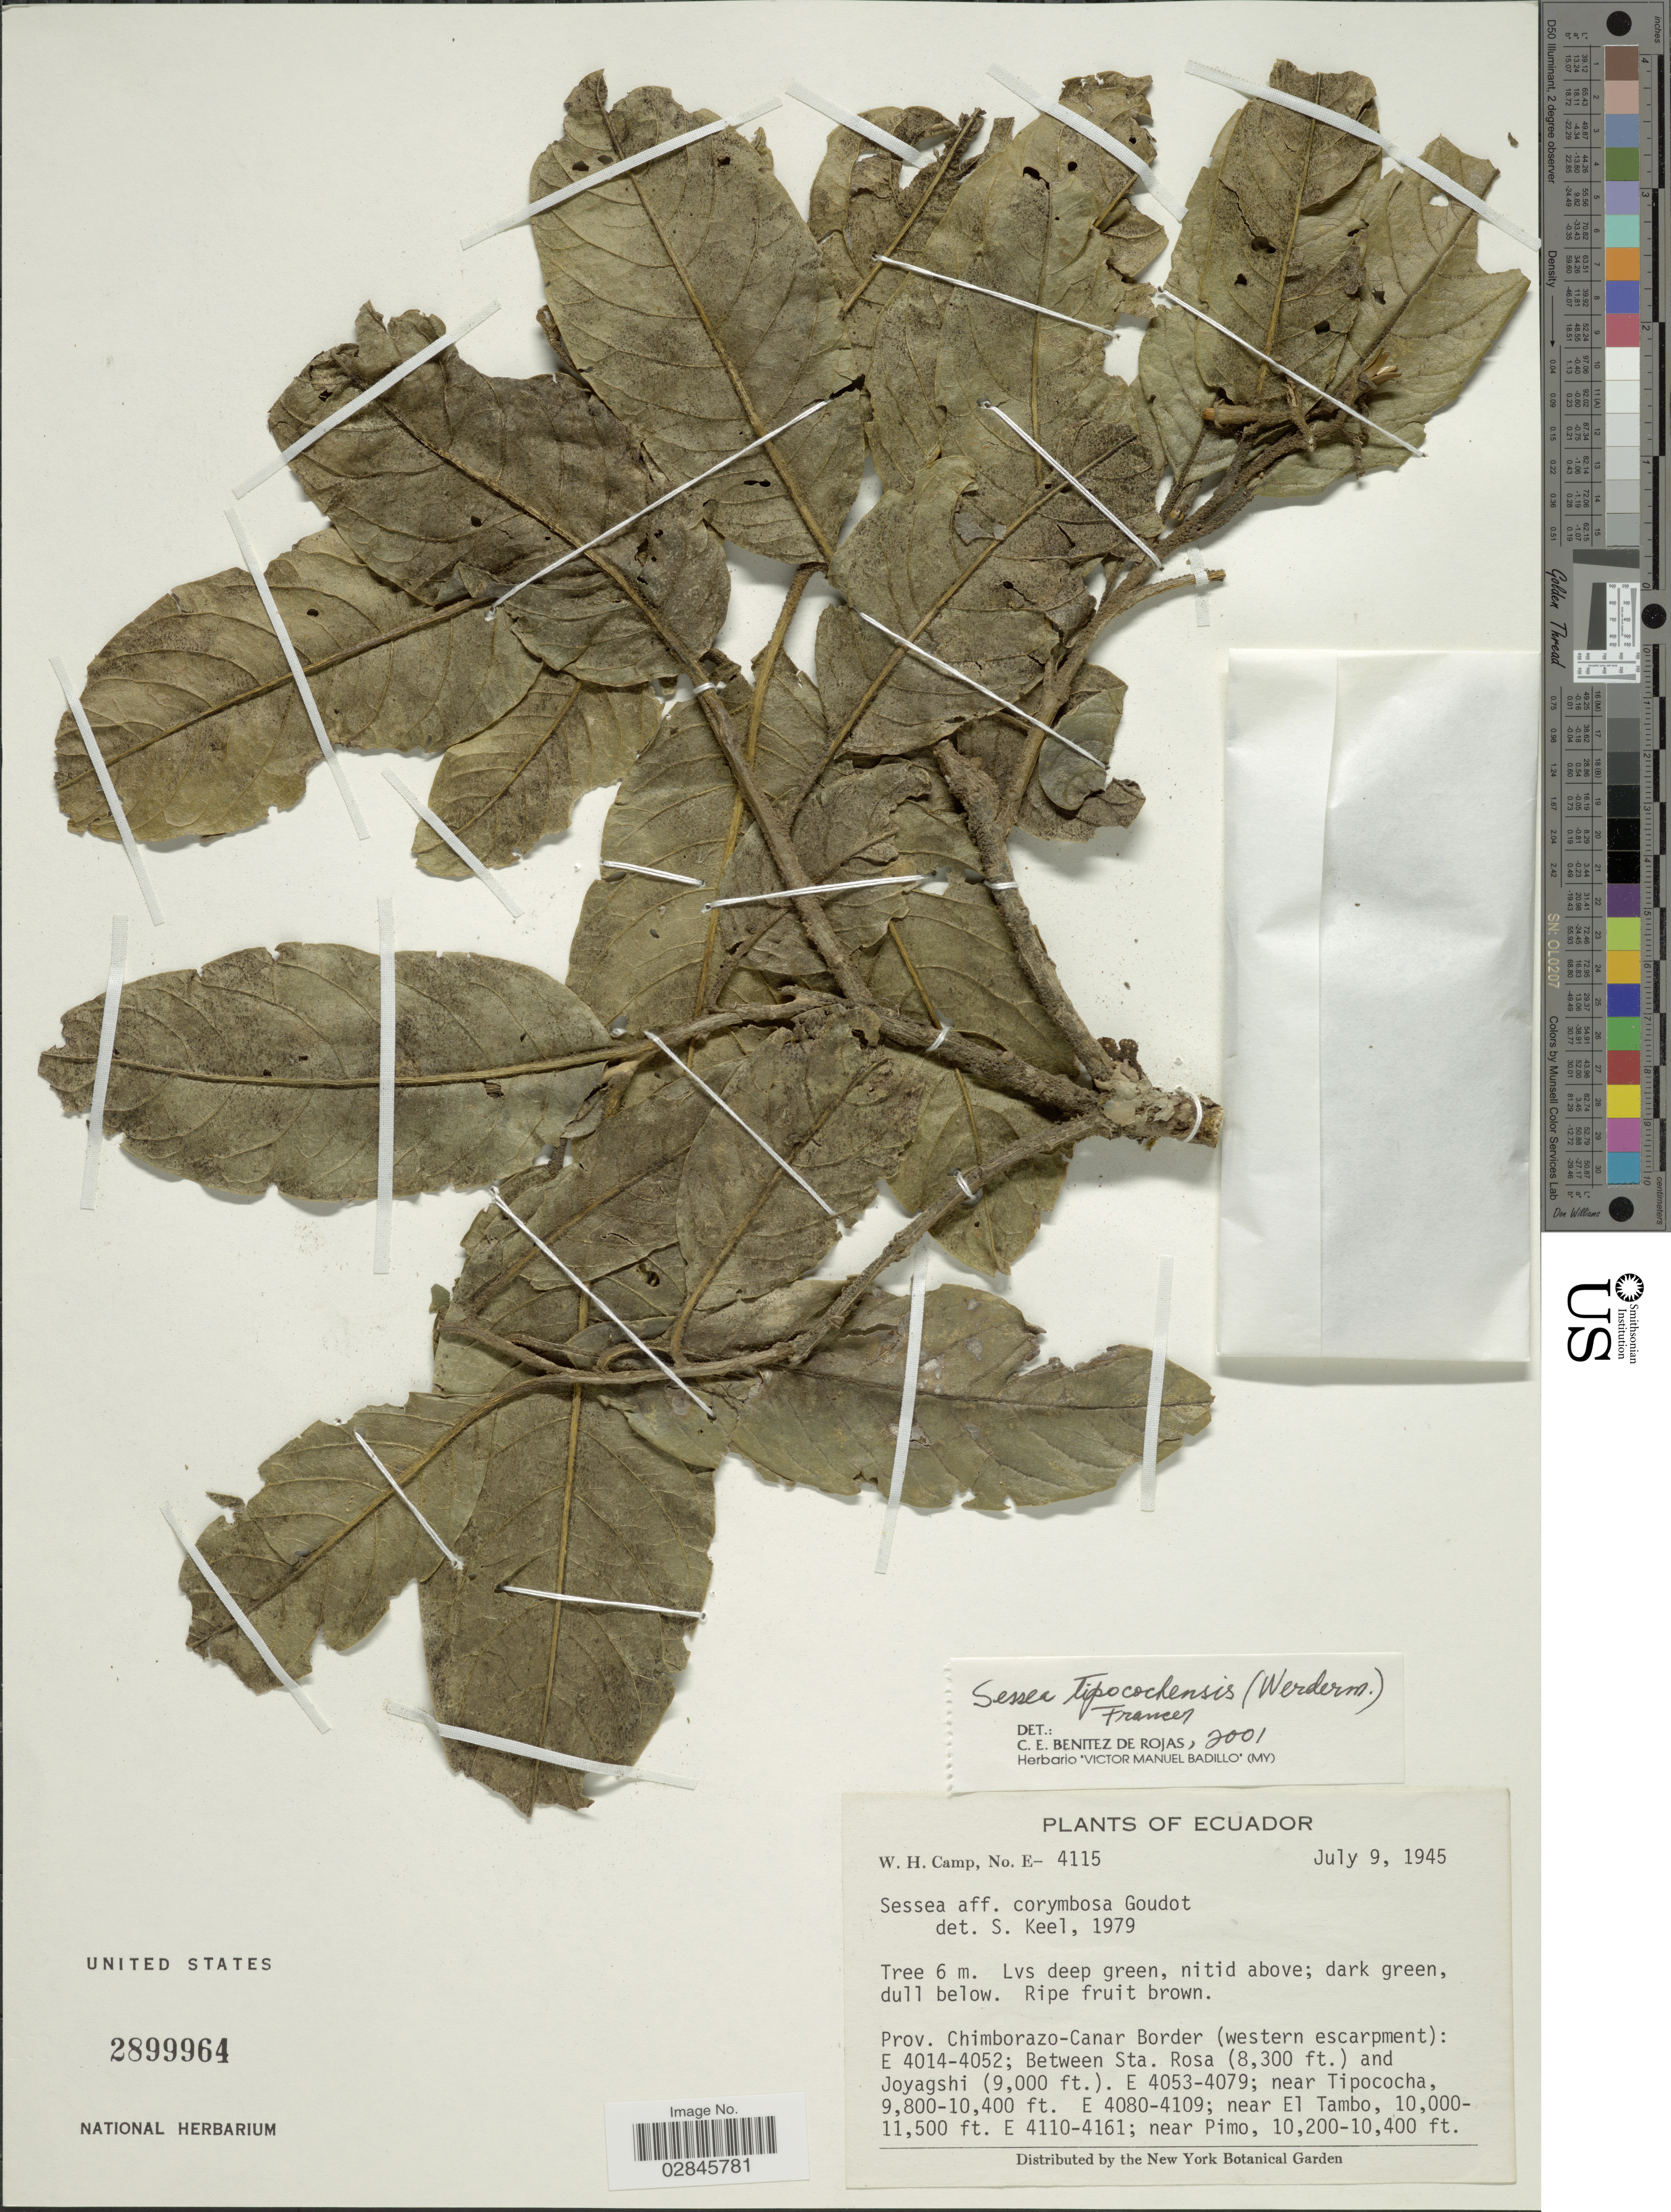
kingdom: Plantae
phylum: Tracheophyta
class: Magnoliopsida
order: Solanales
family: Solanaceae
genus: Sessea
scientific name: Sessea tipocochensis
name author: (Werderm.) Francey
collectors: W. H. Camp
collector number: E-4115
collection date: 1945-07-09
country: Ecuador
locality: Prov. Chimborazo-Canar Border (western escarpment): near Pimo.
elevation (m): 3109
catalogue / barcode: US 2899964